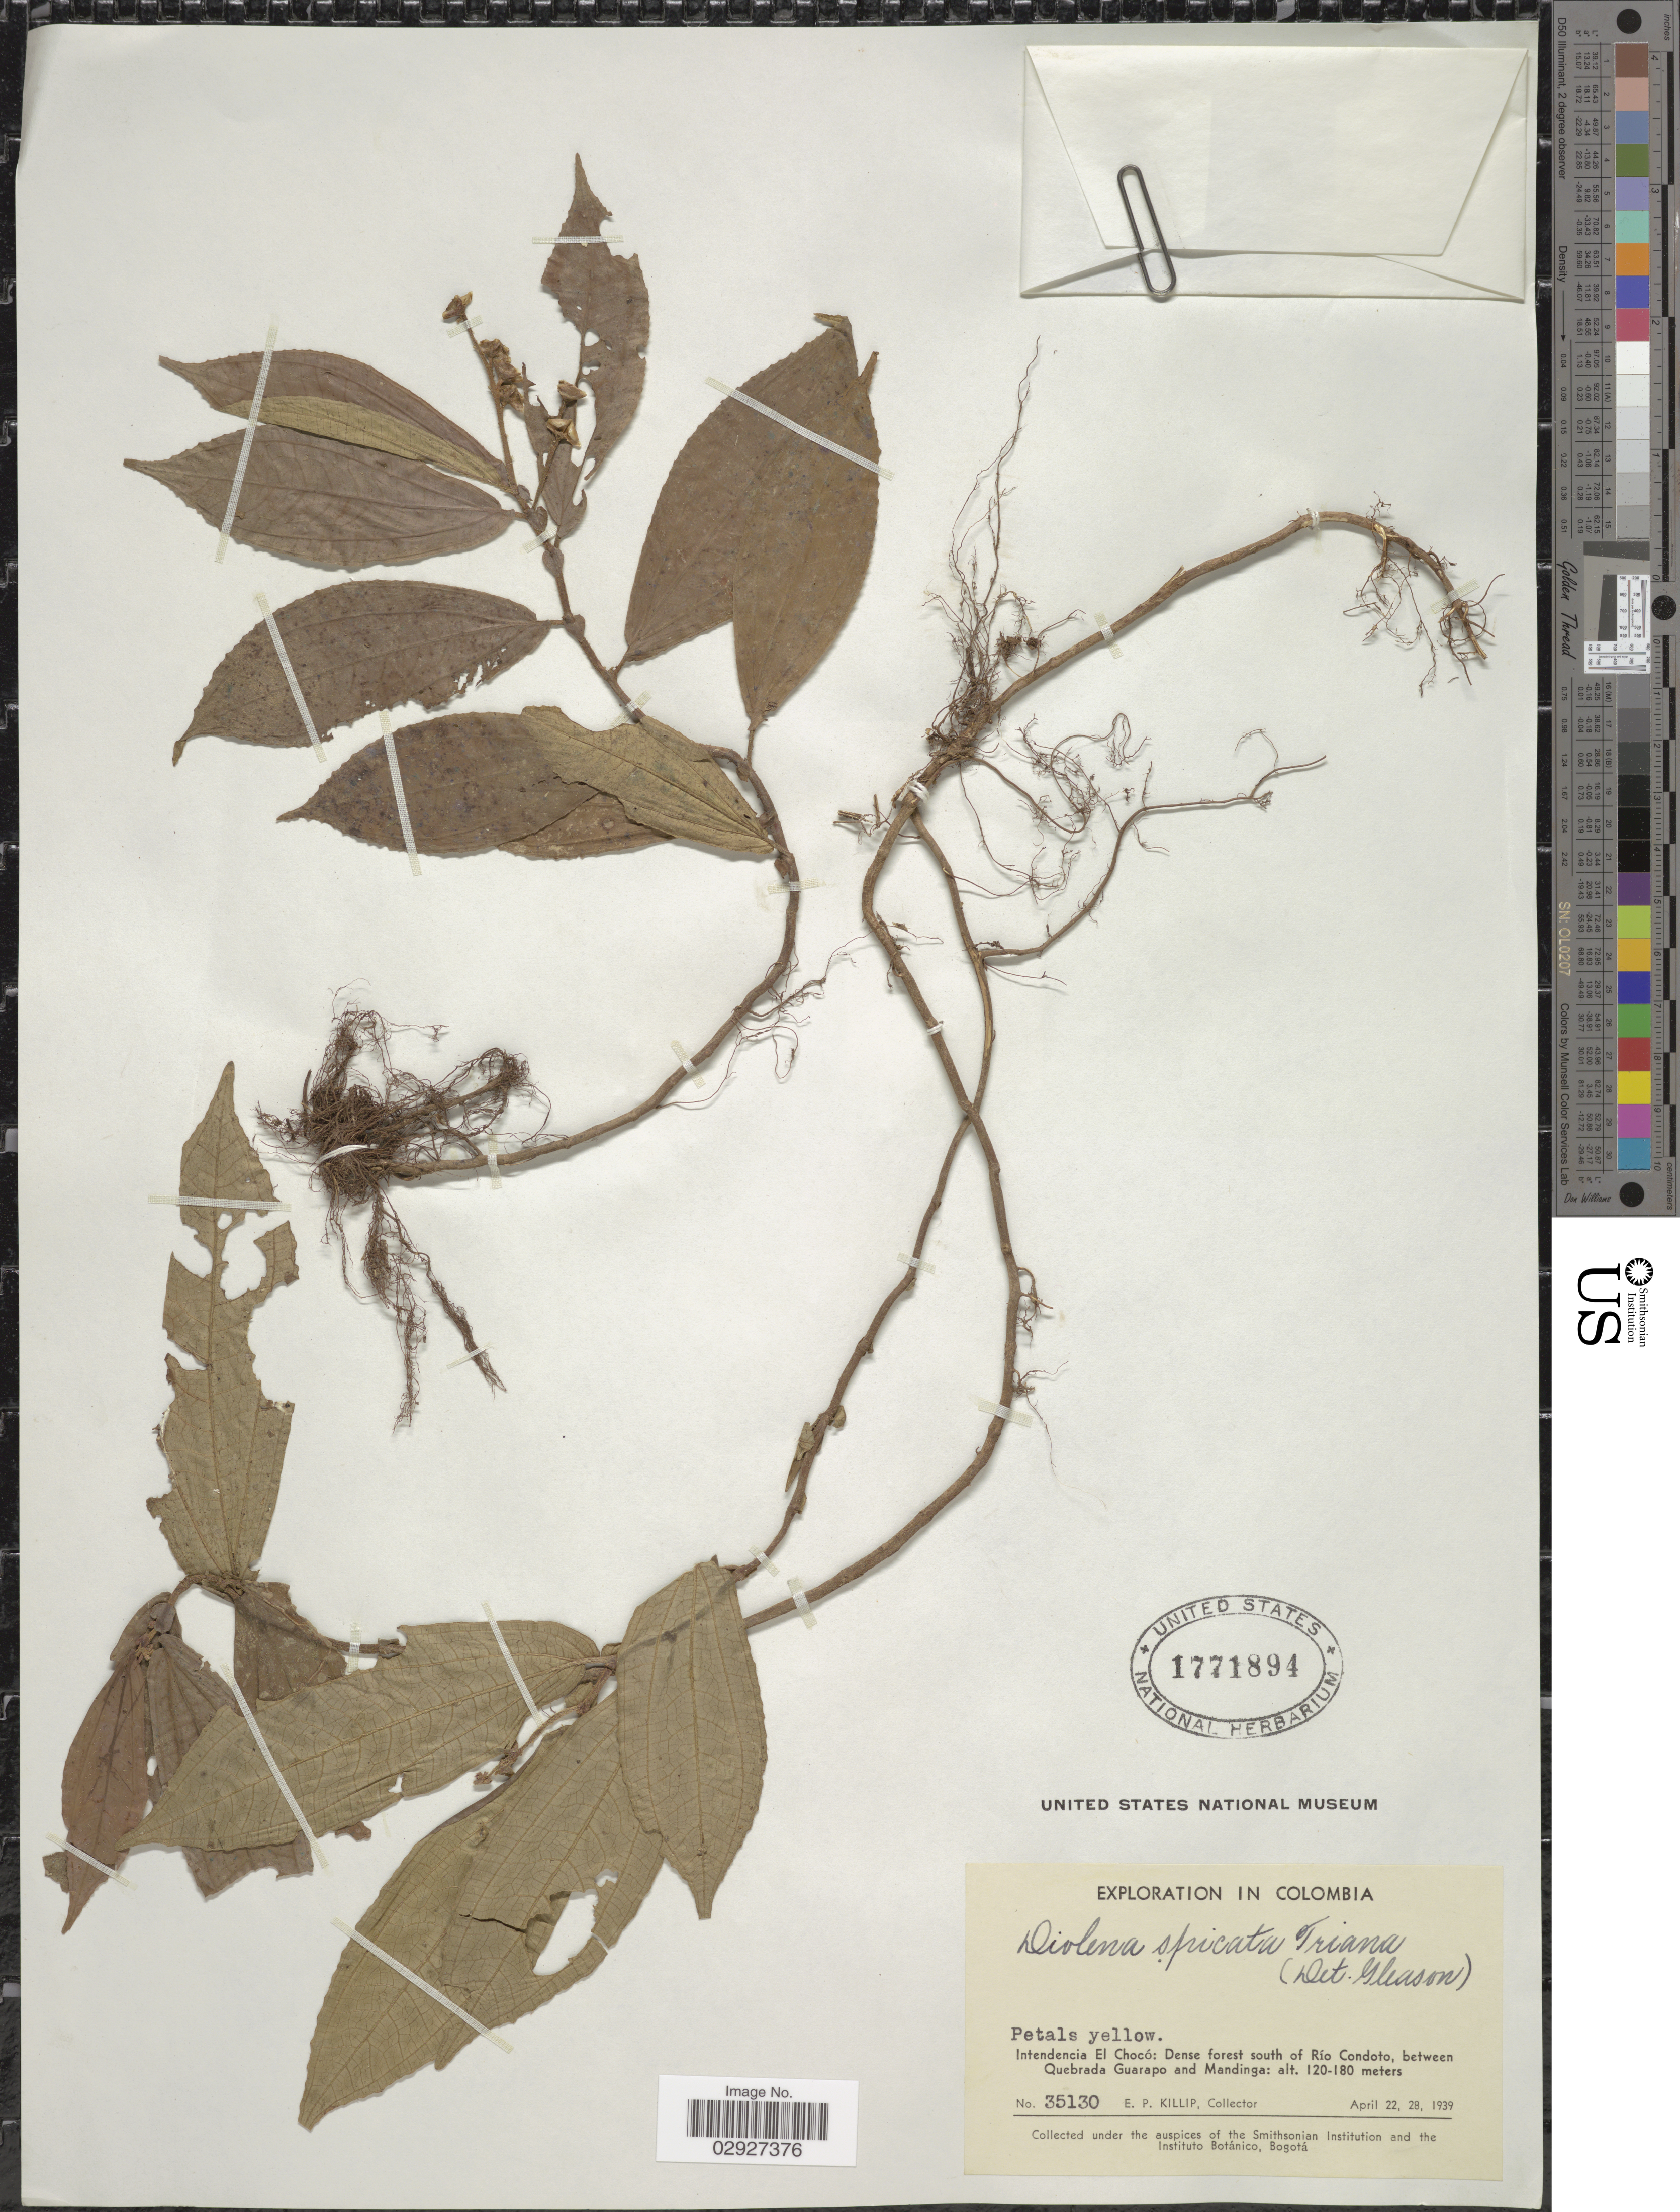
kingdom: Plantae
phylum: Tracheophyta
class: Magnoliopsida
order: Myrtales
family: Melastomataceae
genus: Triolena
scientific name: Triolena spicata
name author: (Triana) L.O. Williams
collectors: E. P. Killip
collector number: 35130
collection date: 1939-04-22/1939-04-28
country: Colombia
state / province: Chocó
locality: Intendencia El Chocó: Dense forest south of Río Condoto, between Quebrada Guarapo and Mandinga.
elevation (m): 120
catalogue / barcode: US 1771894